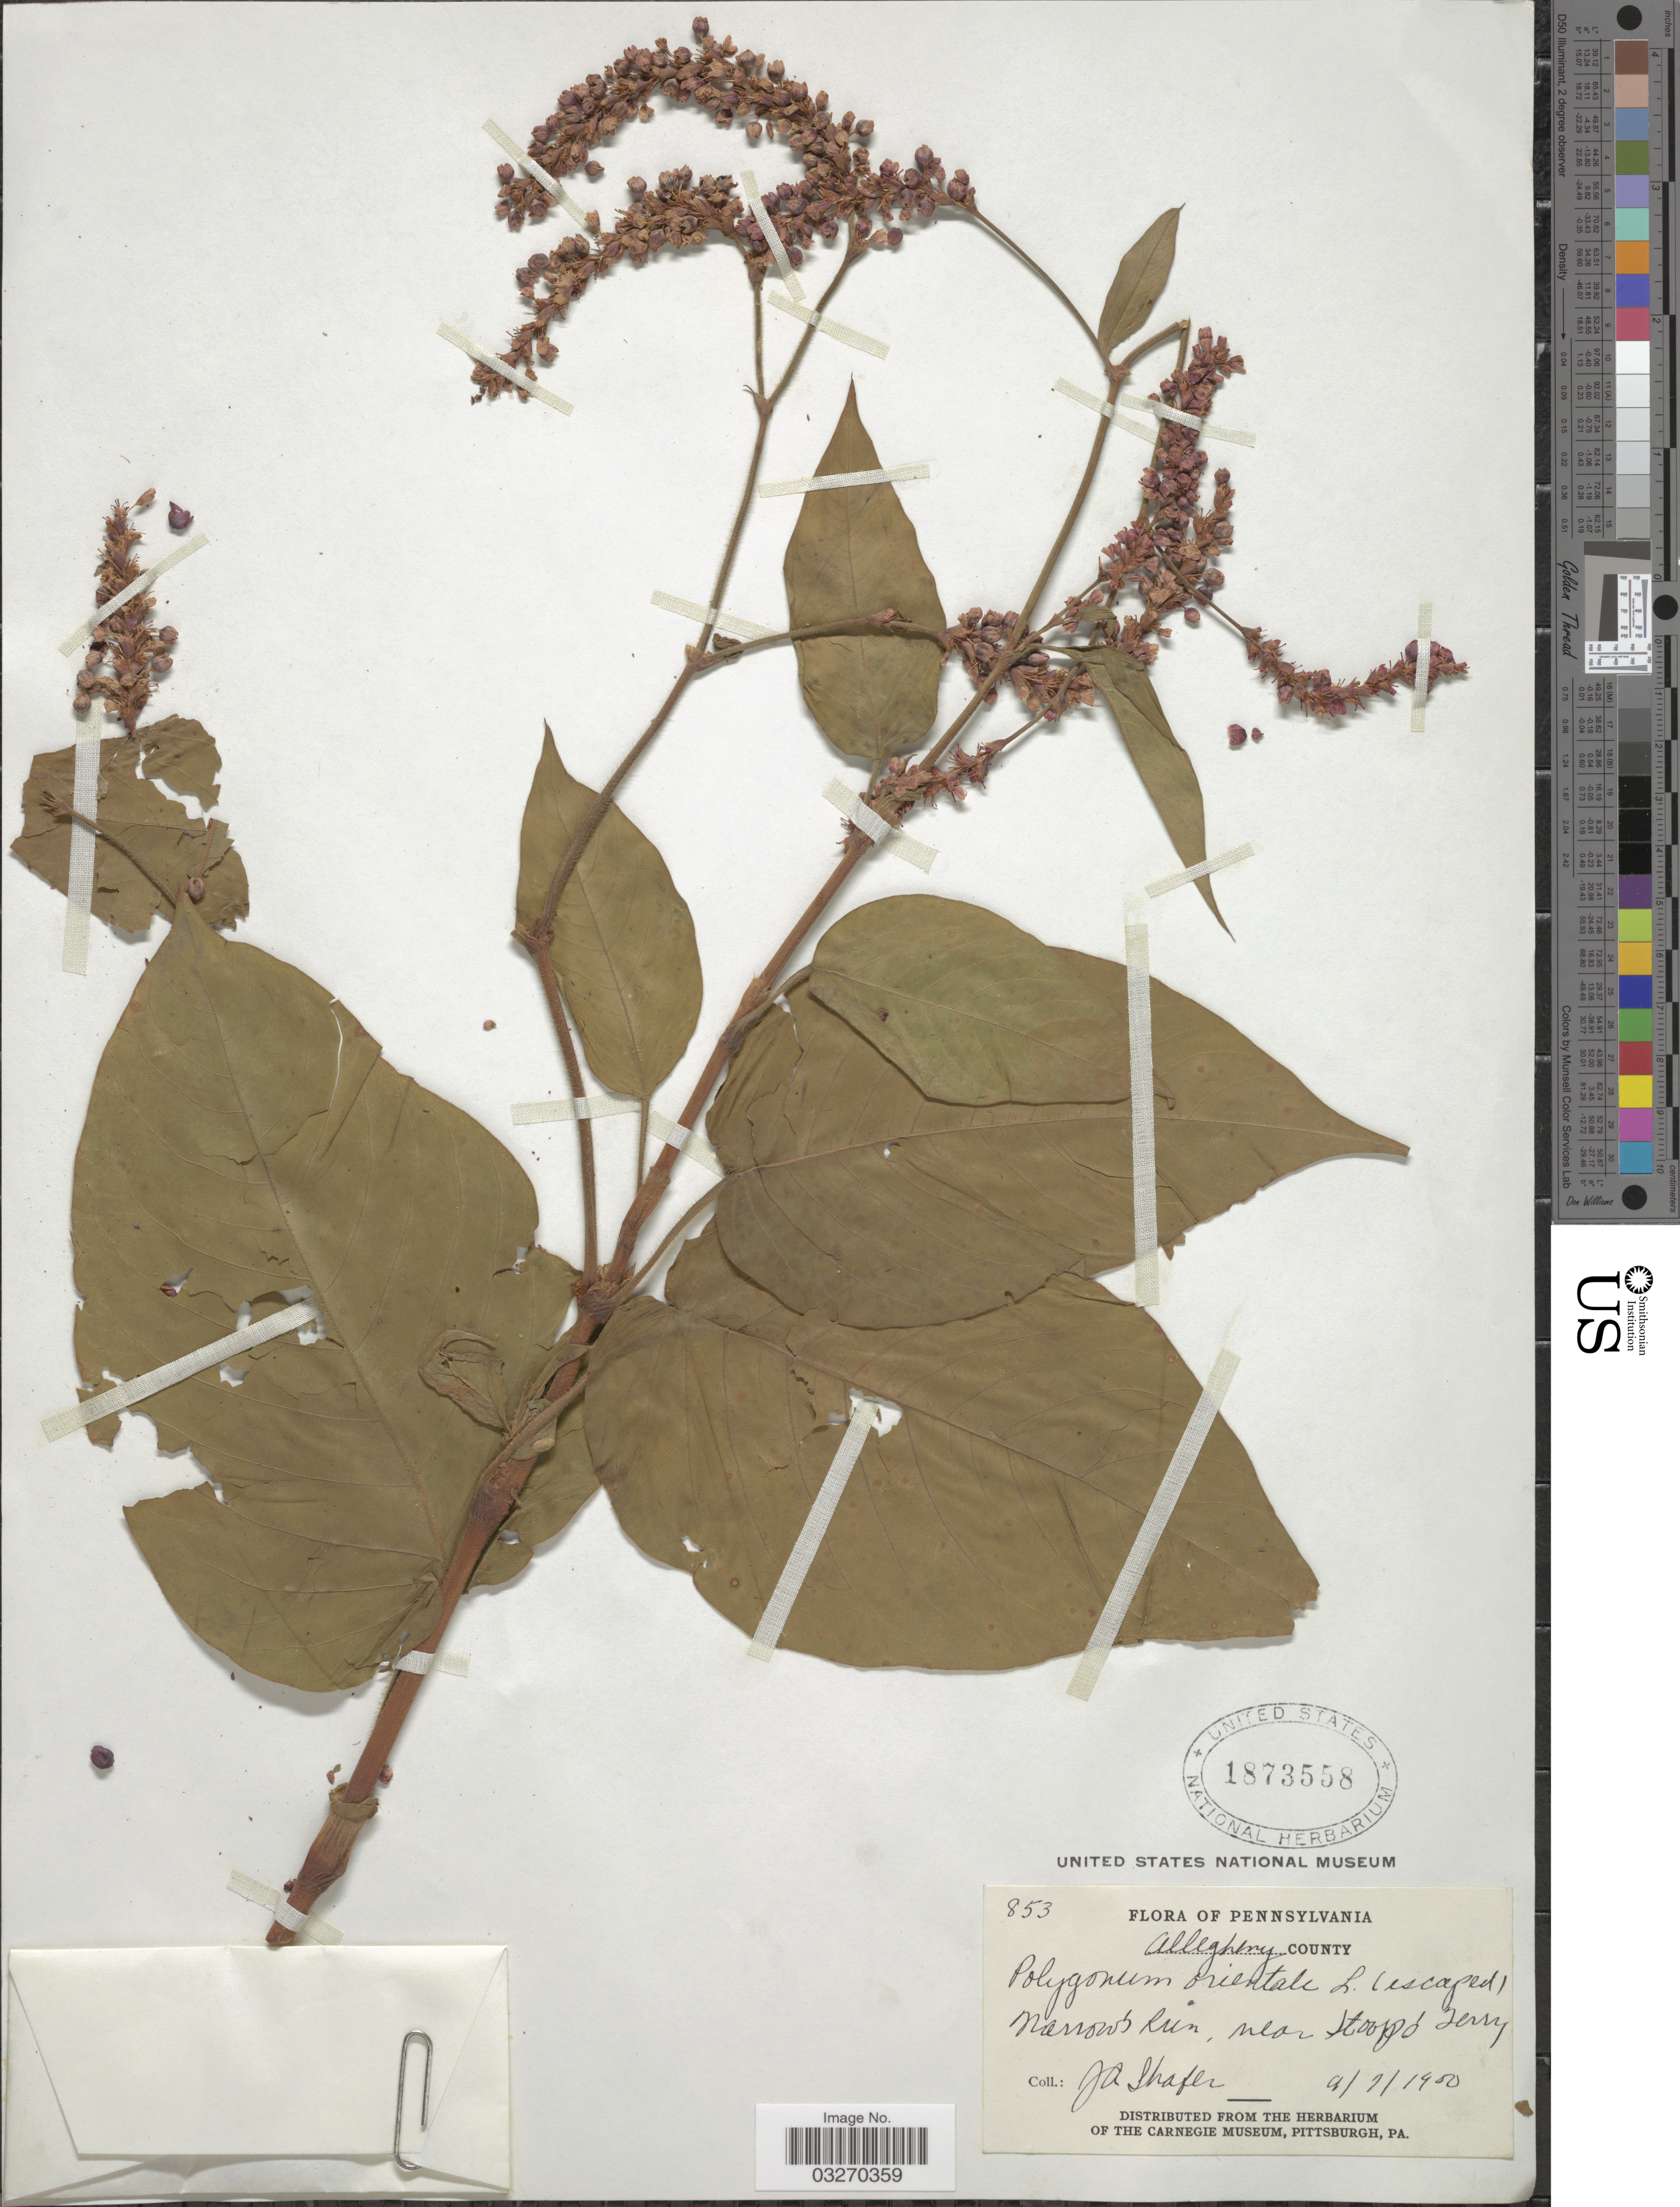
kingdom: Plantae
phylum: Tracheophyta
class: Magnoliopsida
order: Caryophyllales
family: Polygonaceae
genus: Persicaria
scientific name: Persicaria orientalis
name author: (L.) Spach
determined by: Atha, D. E.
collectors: J. A. Shafer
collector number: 853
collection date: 1900-09-07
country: United States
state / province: Pennsylvania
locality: Allegheny County. Narrows' Run, near Stoops' Ferry.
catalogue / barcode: US 1873558